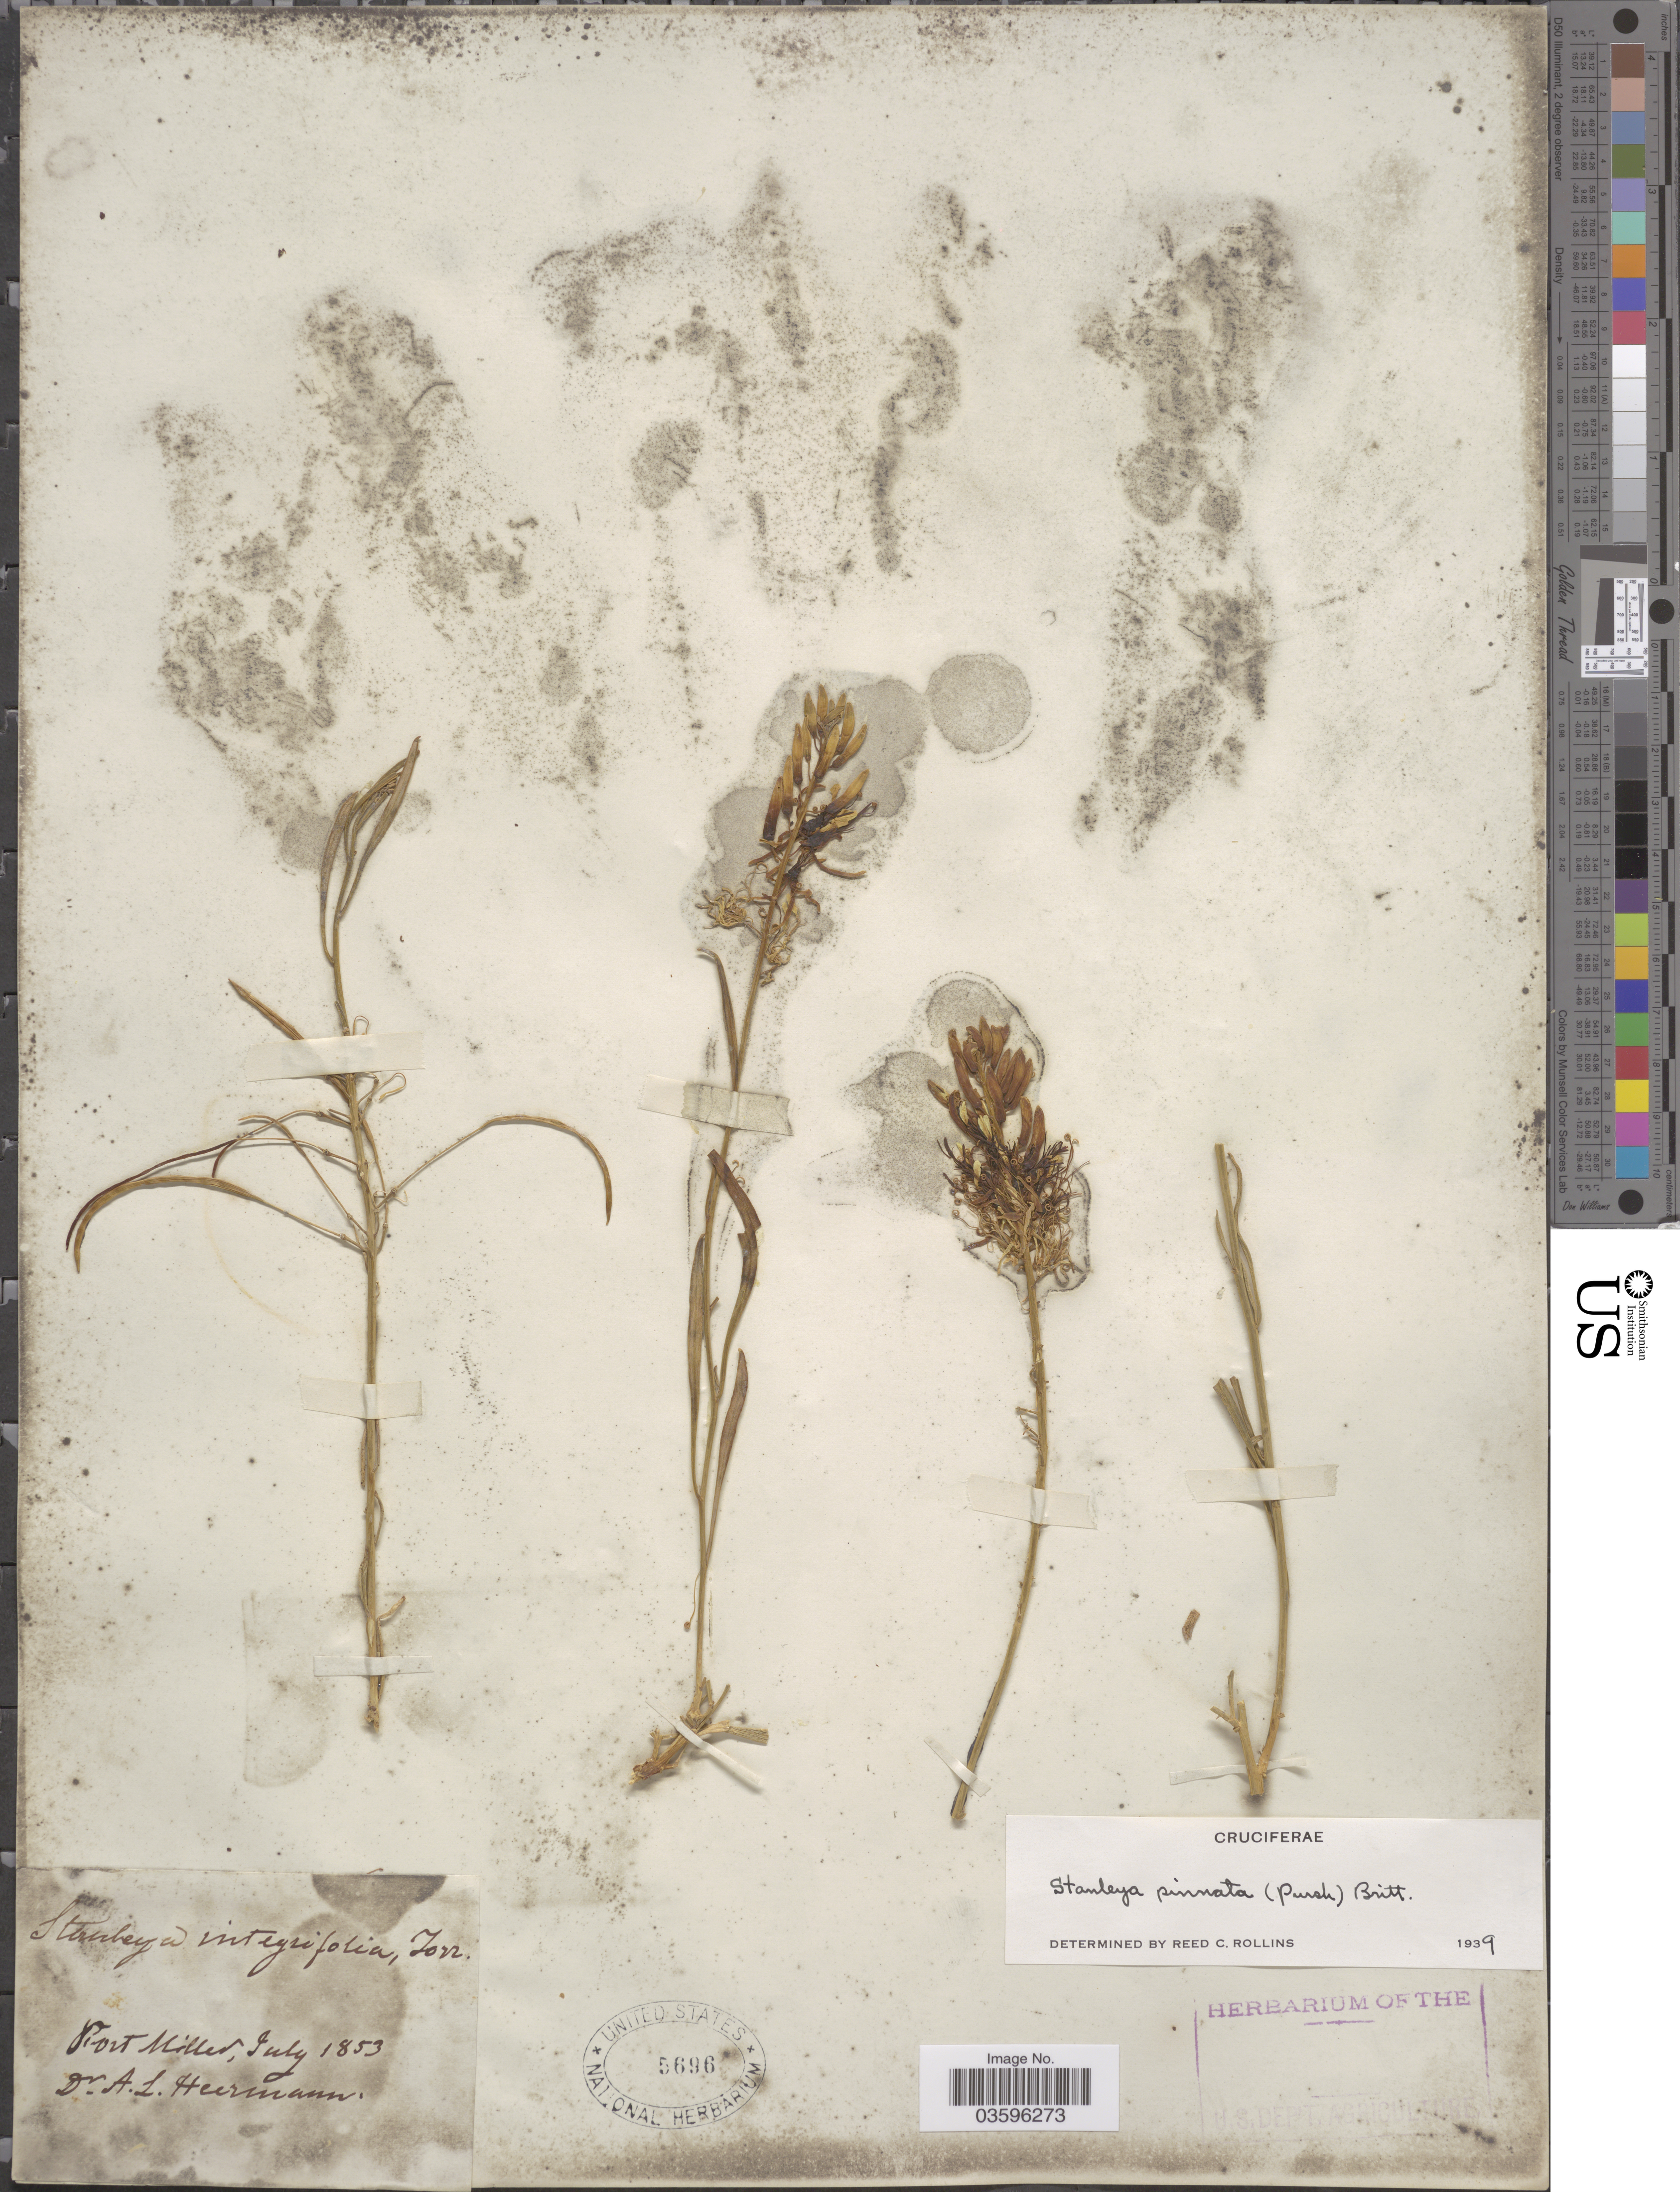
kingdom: Plantae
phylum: Tracheophyta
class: Magnoliopsida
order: Brassicales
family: Brassicaceae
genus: Stanleya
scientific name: Stanleya pinnata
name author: (Pursh) Britton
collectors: A. Heermann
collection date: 1853-07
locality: Fort Miller.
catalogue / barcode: US 5696